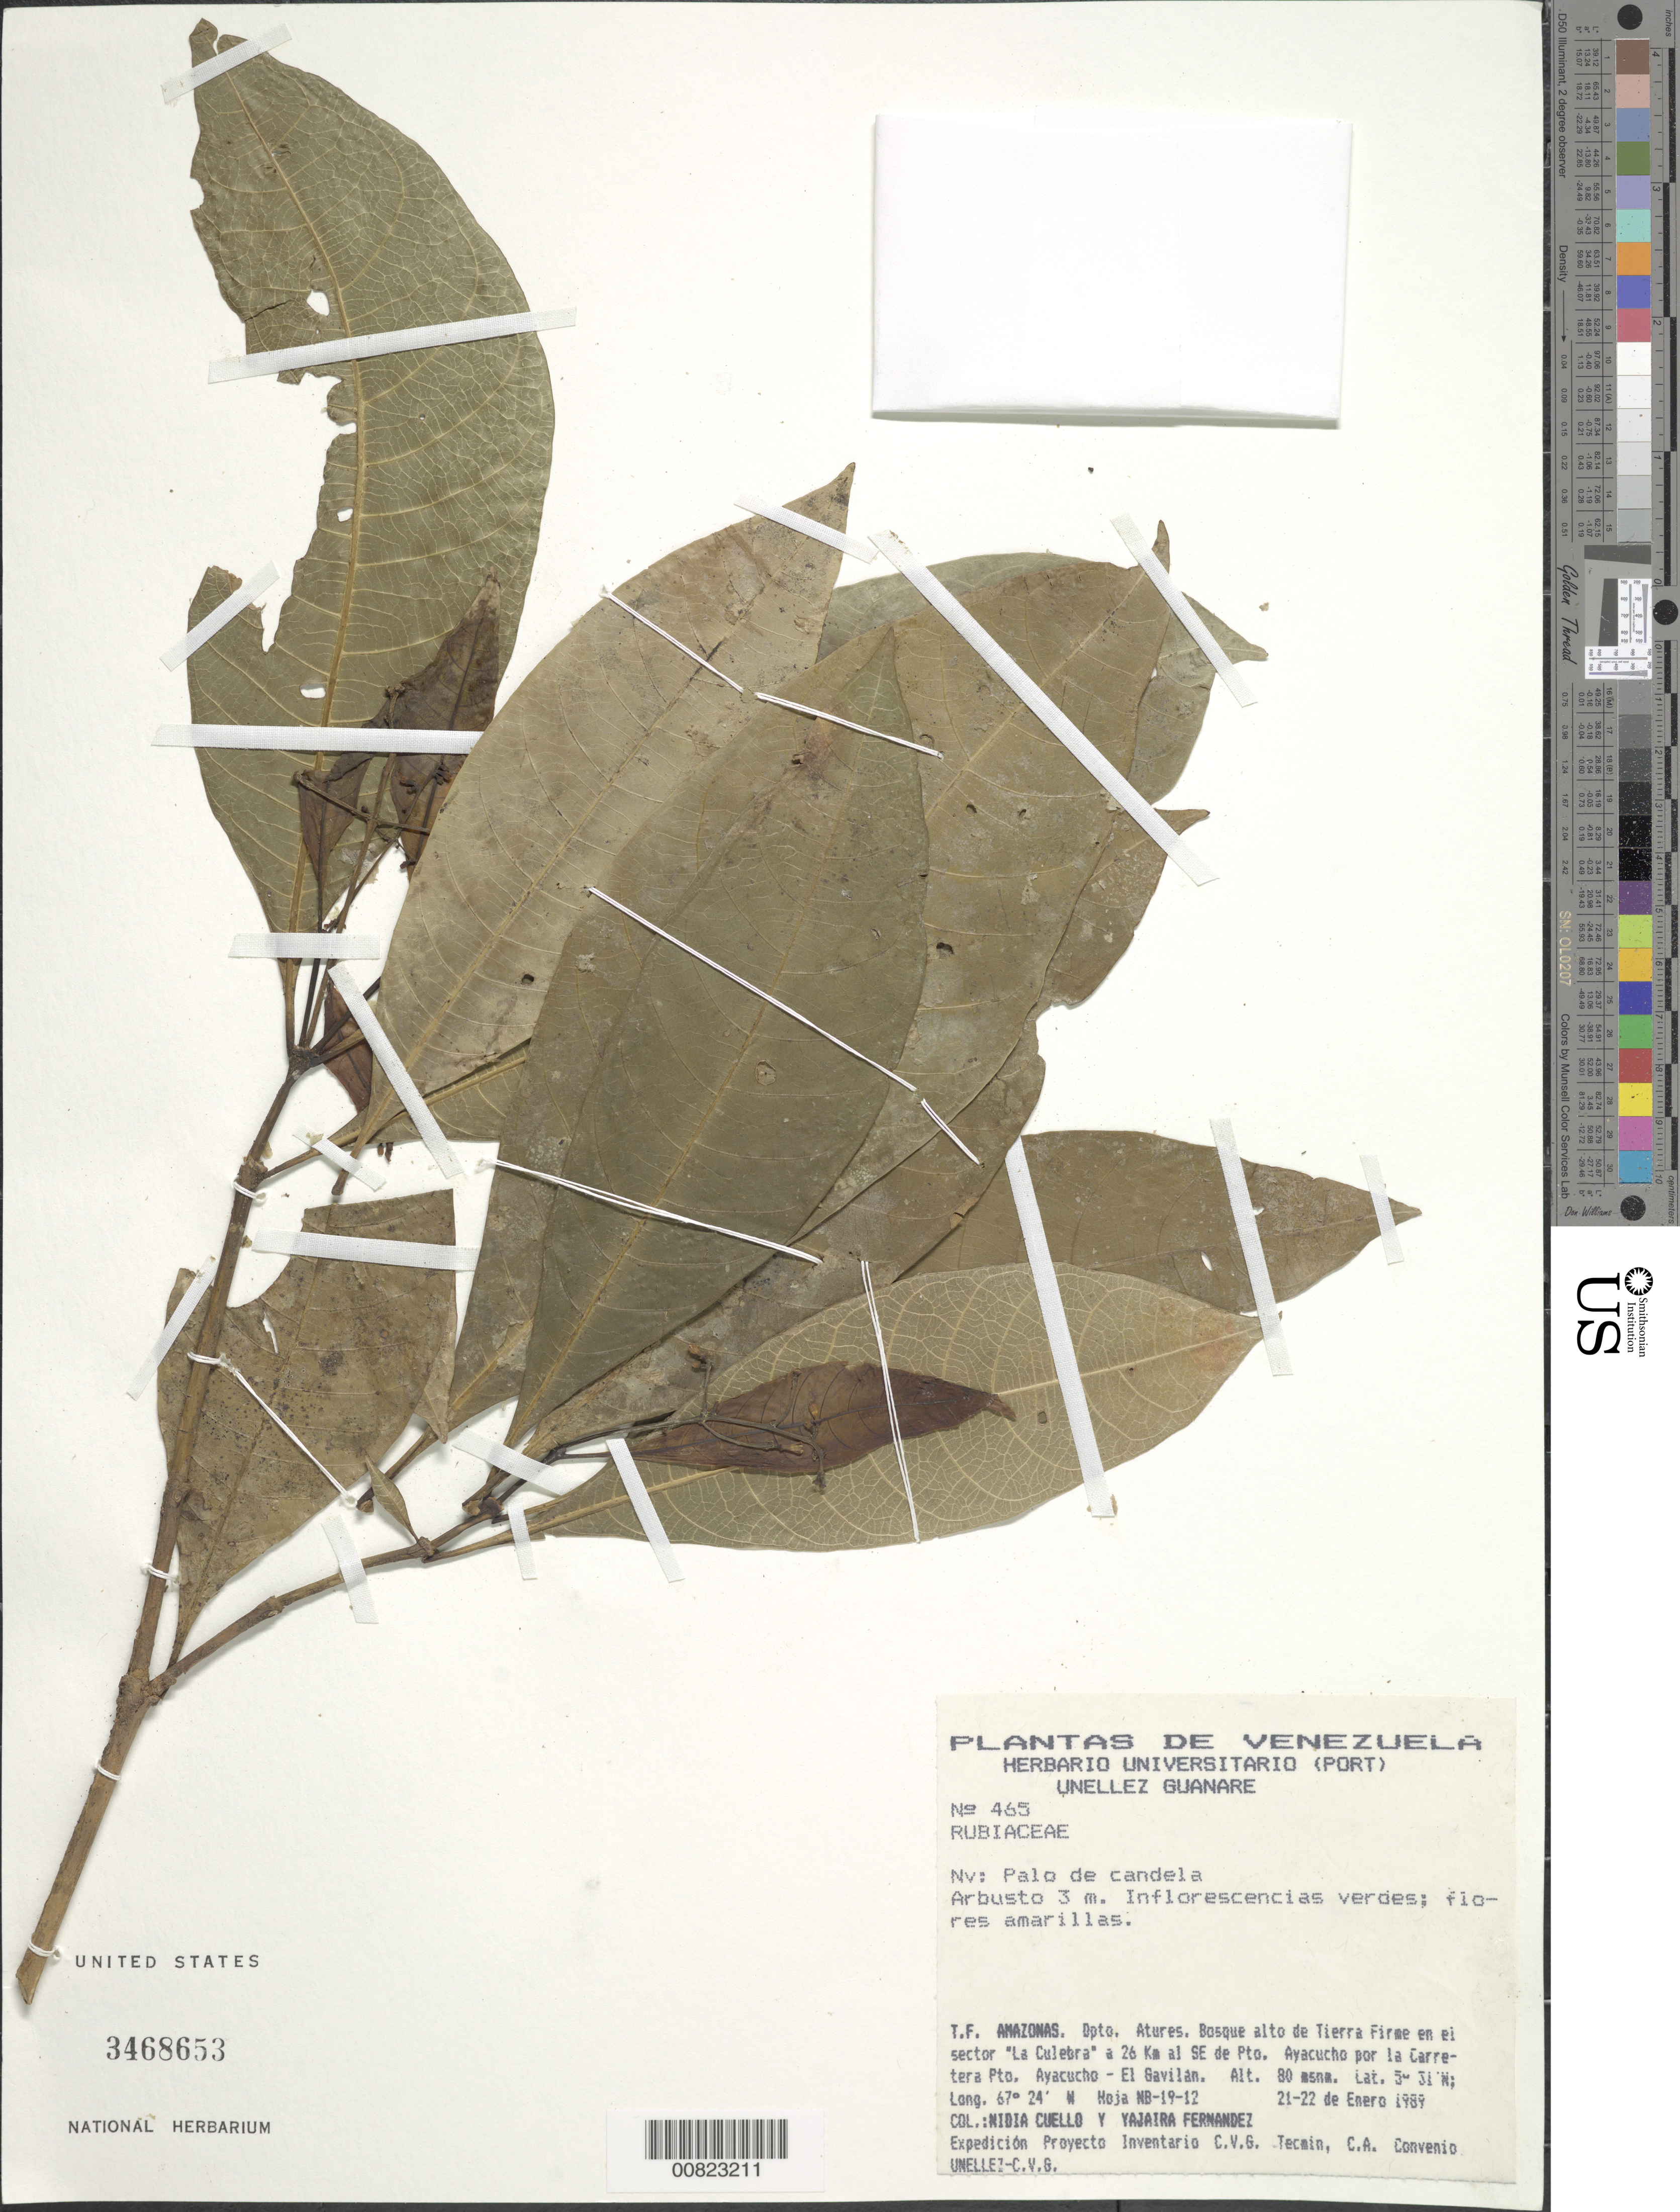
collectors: N. L. Cuello & Y. Fernandez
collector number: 465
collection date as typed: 21-Jan-89 to 22-Jan-89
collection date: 1989-01-21/1989-01-22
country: Venezuela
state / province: Amazonas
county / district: Atures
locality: Sector "La Culebra" a 26 km SE Pto. Ayacucho por la carretera Pto Ayacucho - El Gavilan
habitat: Bosque alto de tierra firme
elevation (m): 80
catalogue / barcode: US 3468653